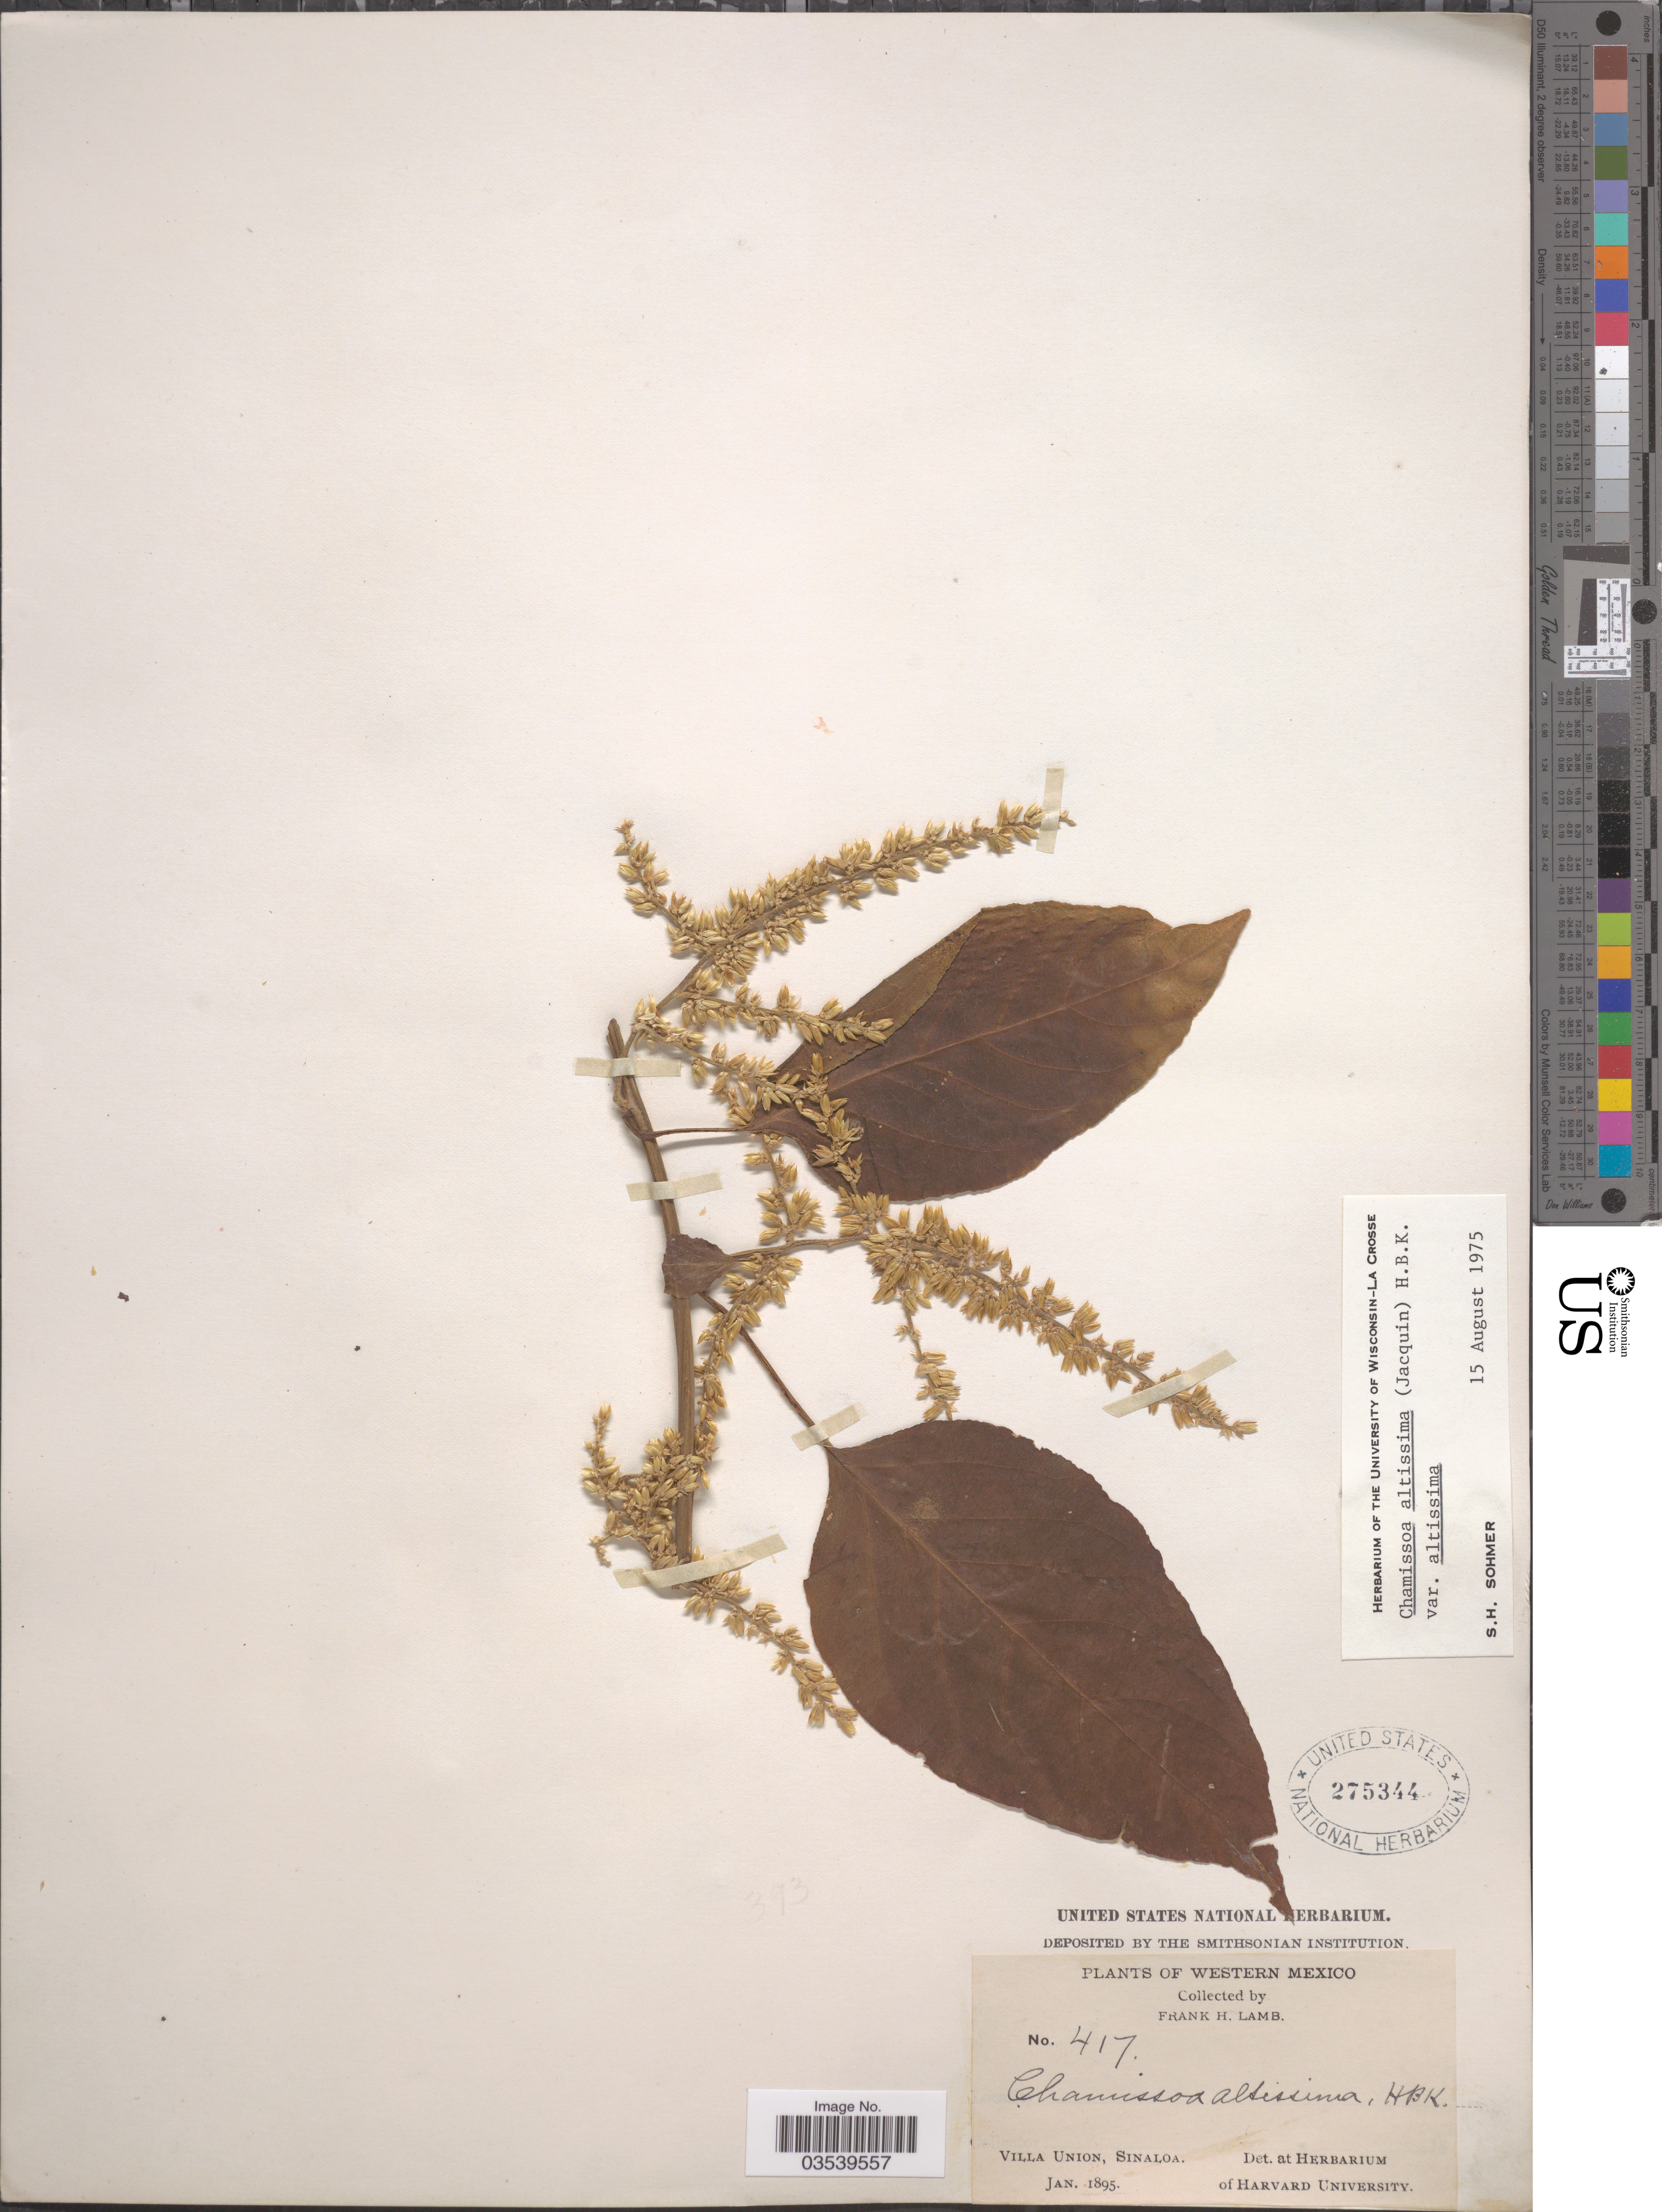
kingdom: Plantae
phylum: Tracheophyta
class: Magnoliopsida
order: Caryophyllales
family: Amaranthaceae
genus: Chamissoa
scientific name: Chamissoa altissima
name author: (Jacq.) Kunth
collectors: F. H. Lamb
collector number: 417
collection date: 1895-01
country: Mexico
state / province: Sinaloa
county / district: Mazatlán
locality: Villa Unión.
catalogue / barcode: US 275344